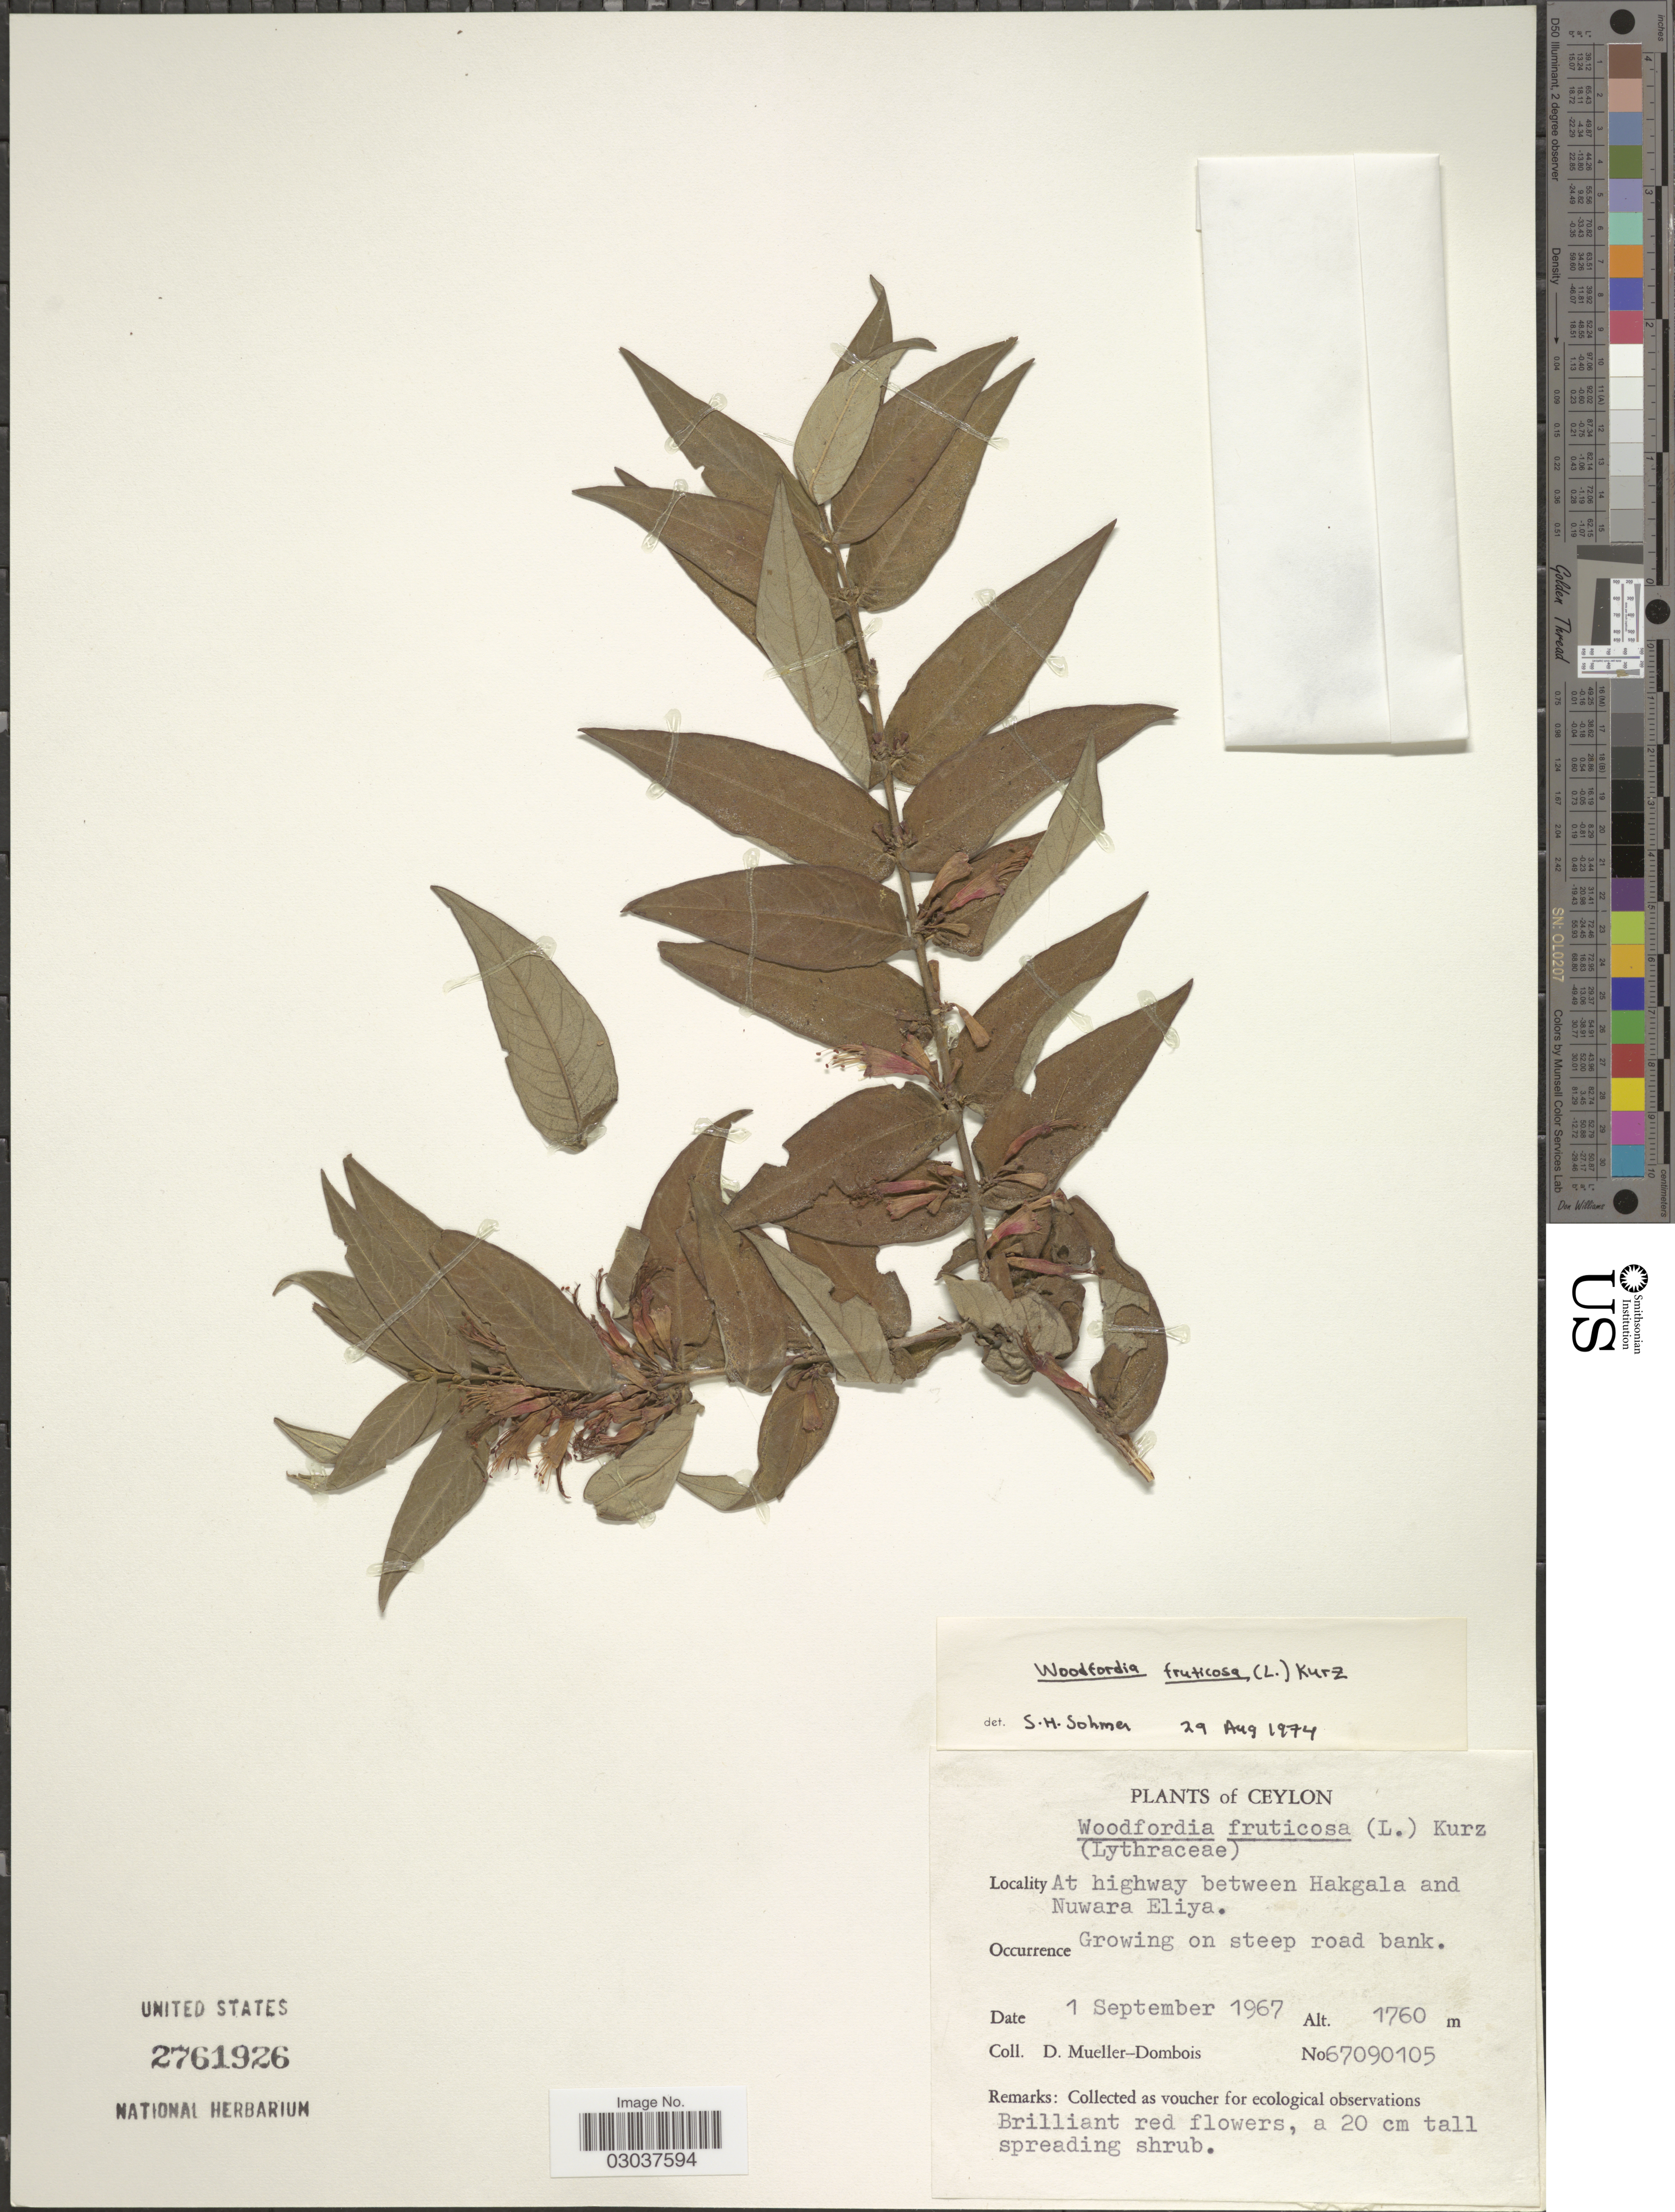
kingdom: Plantae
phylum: Tracheophyta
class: Magnoliopsida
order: Myrtales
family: Lythraceae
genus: Woodfordia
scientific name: Woodfordia fruticosa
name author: (L.) Kurz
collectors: D. Mueller-Dombois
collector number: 67090105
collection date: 1967-09-01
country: Sri Lanka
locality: Ceylon. At highway between Hakgala and Nuwara Eliya.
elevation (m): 1760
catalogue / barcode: US 2761926